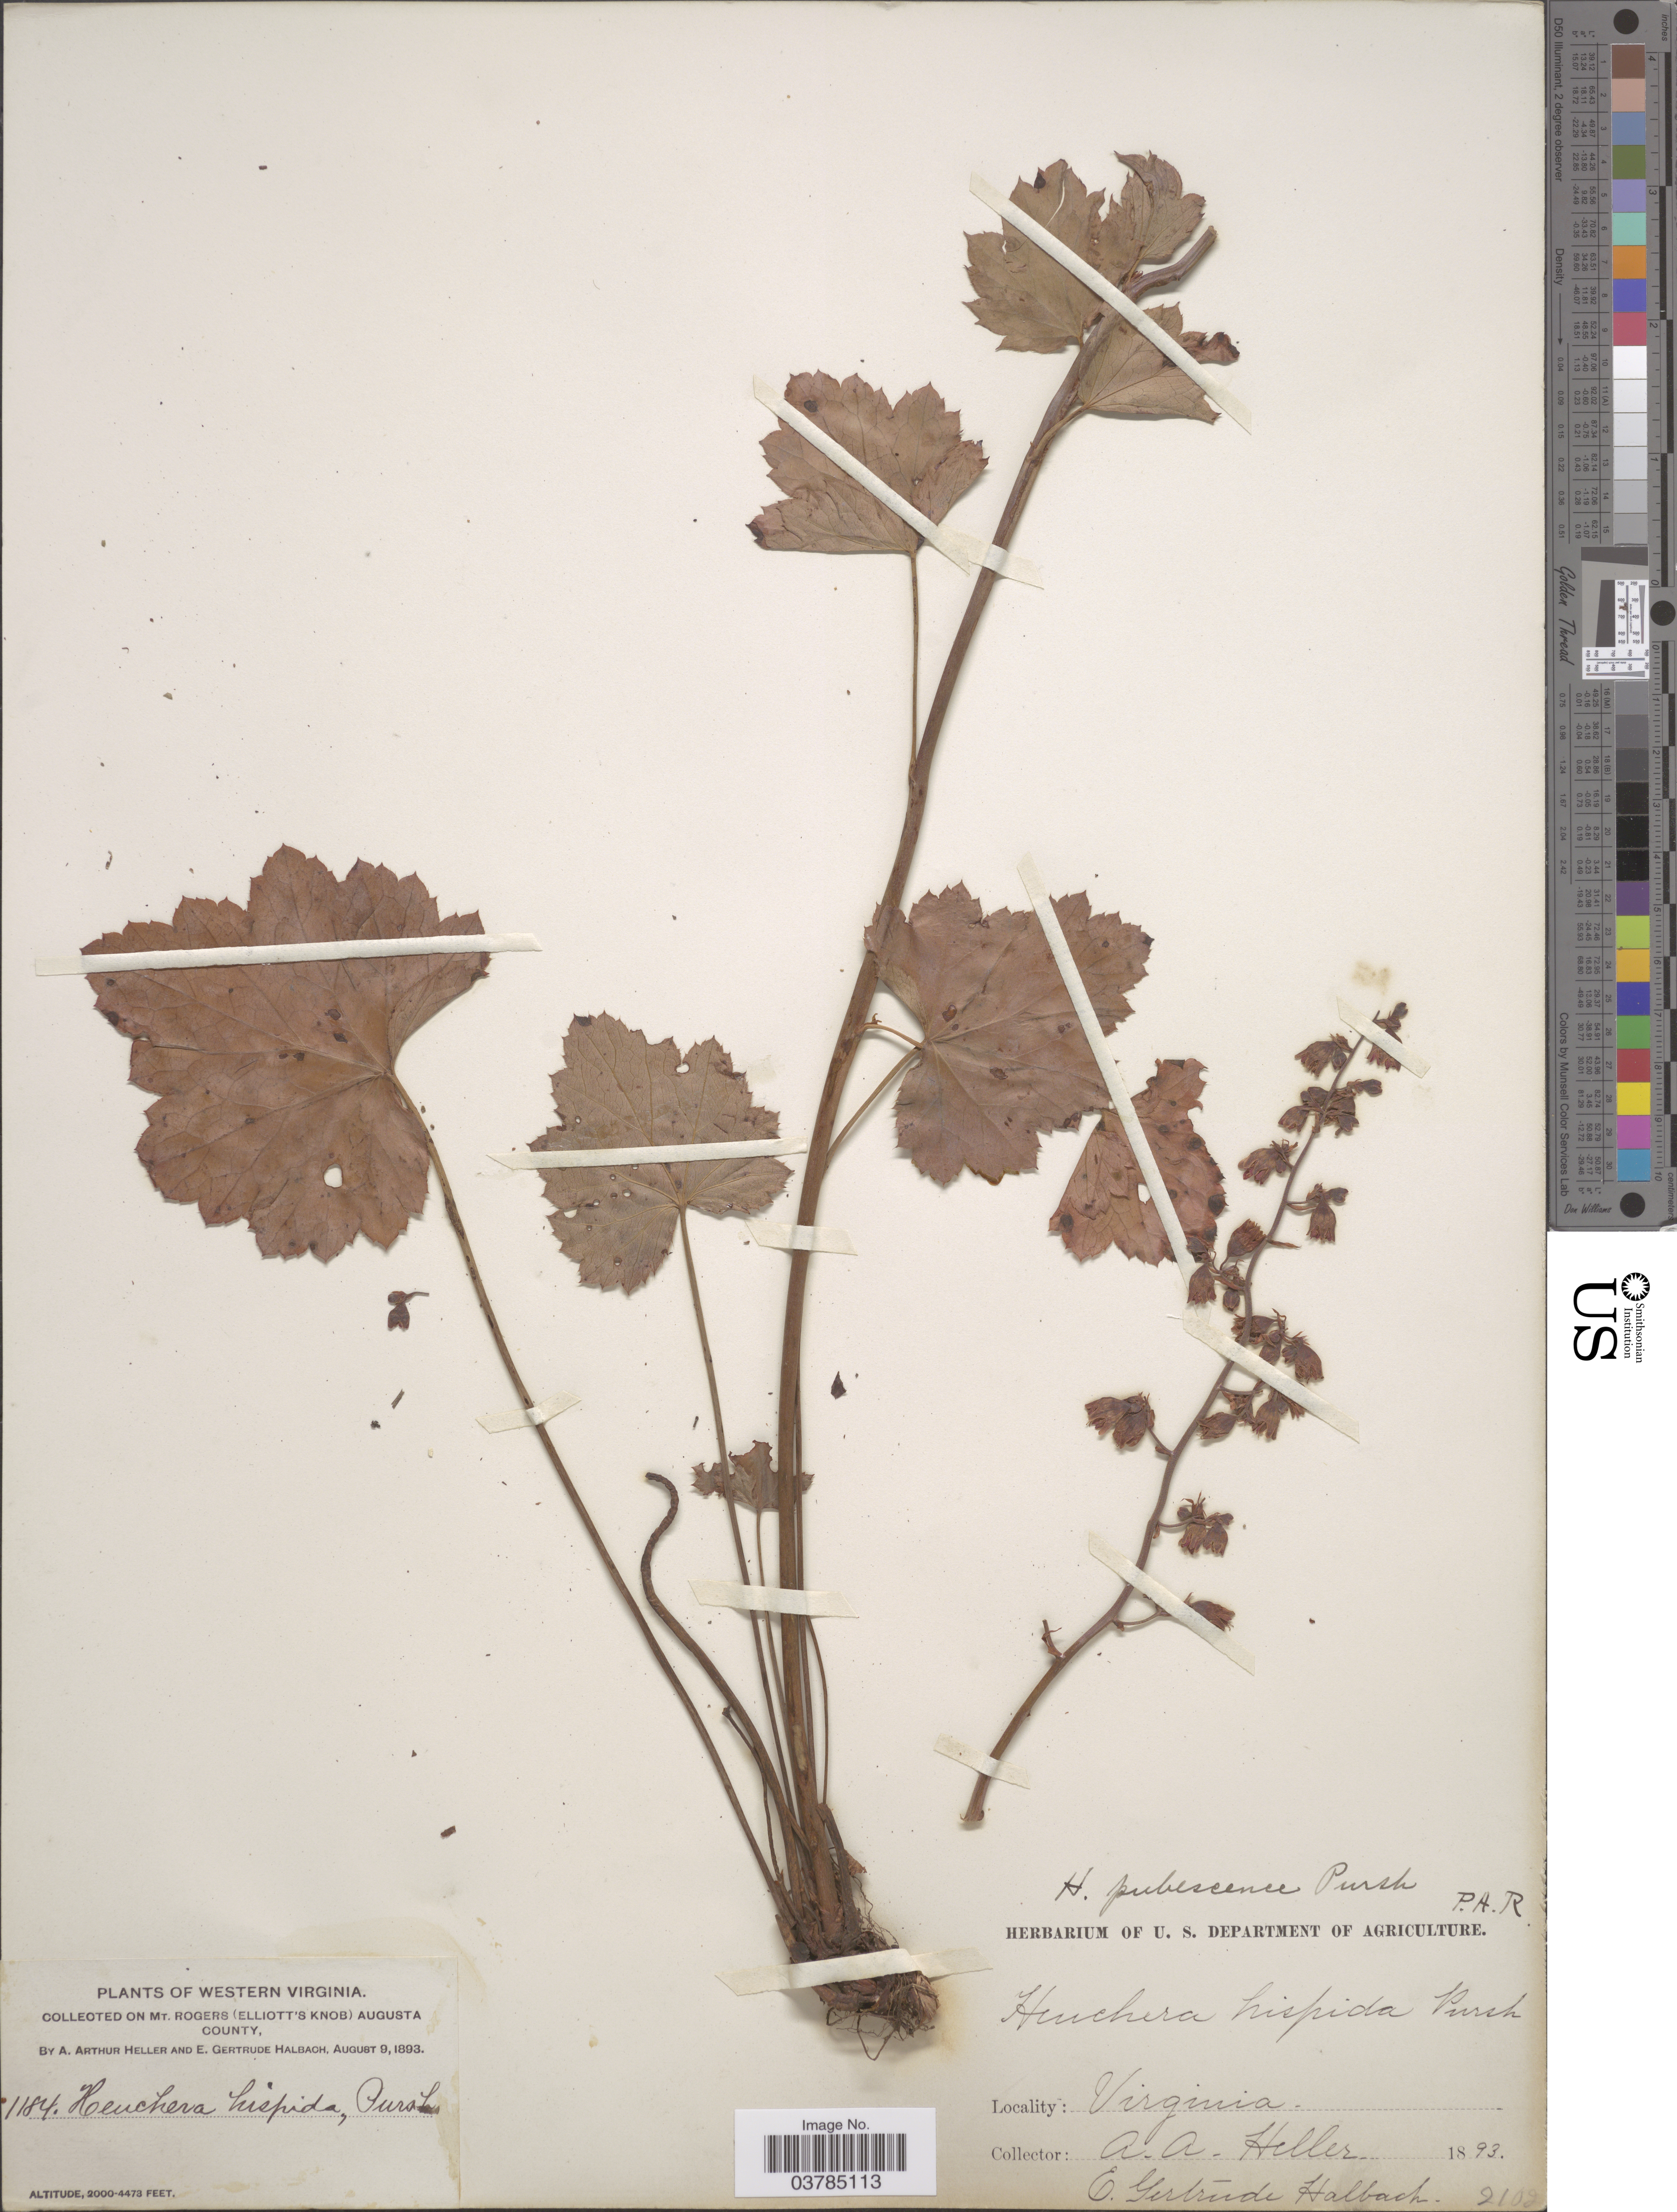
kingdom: Plantae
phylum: Tracheophyta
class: Magnoliopsida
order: Saxifragales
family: Saxifragaceae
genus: Heuchera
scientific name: Heuchera pubescens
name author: Pursh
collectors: A. A. Heller & E. G. Halbach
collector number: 1184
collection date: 1893-08-09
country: United States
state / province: Virginia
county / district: Augusta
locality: Western Virginia. On Mt. Rogers (Elliott's Knob) Augusta County.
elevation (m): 610